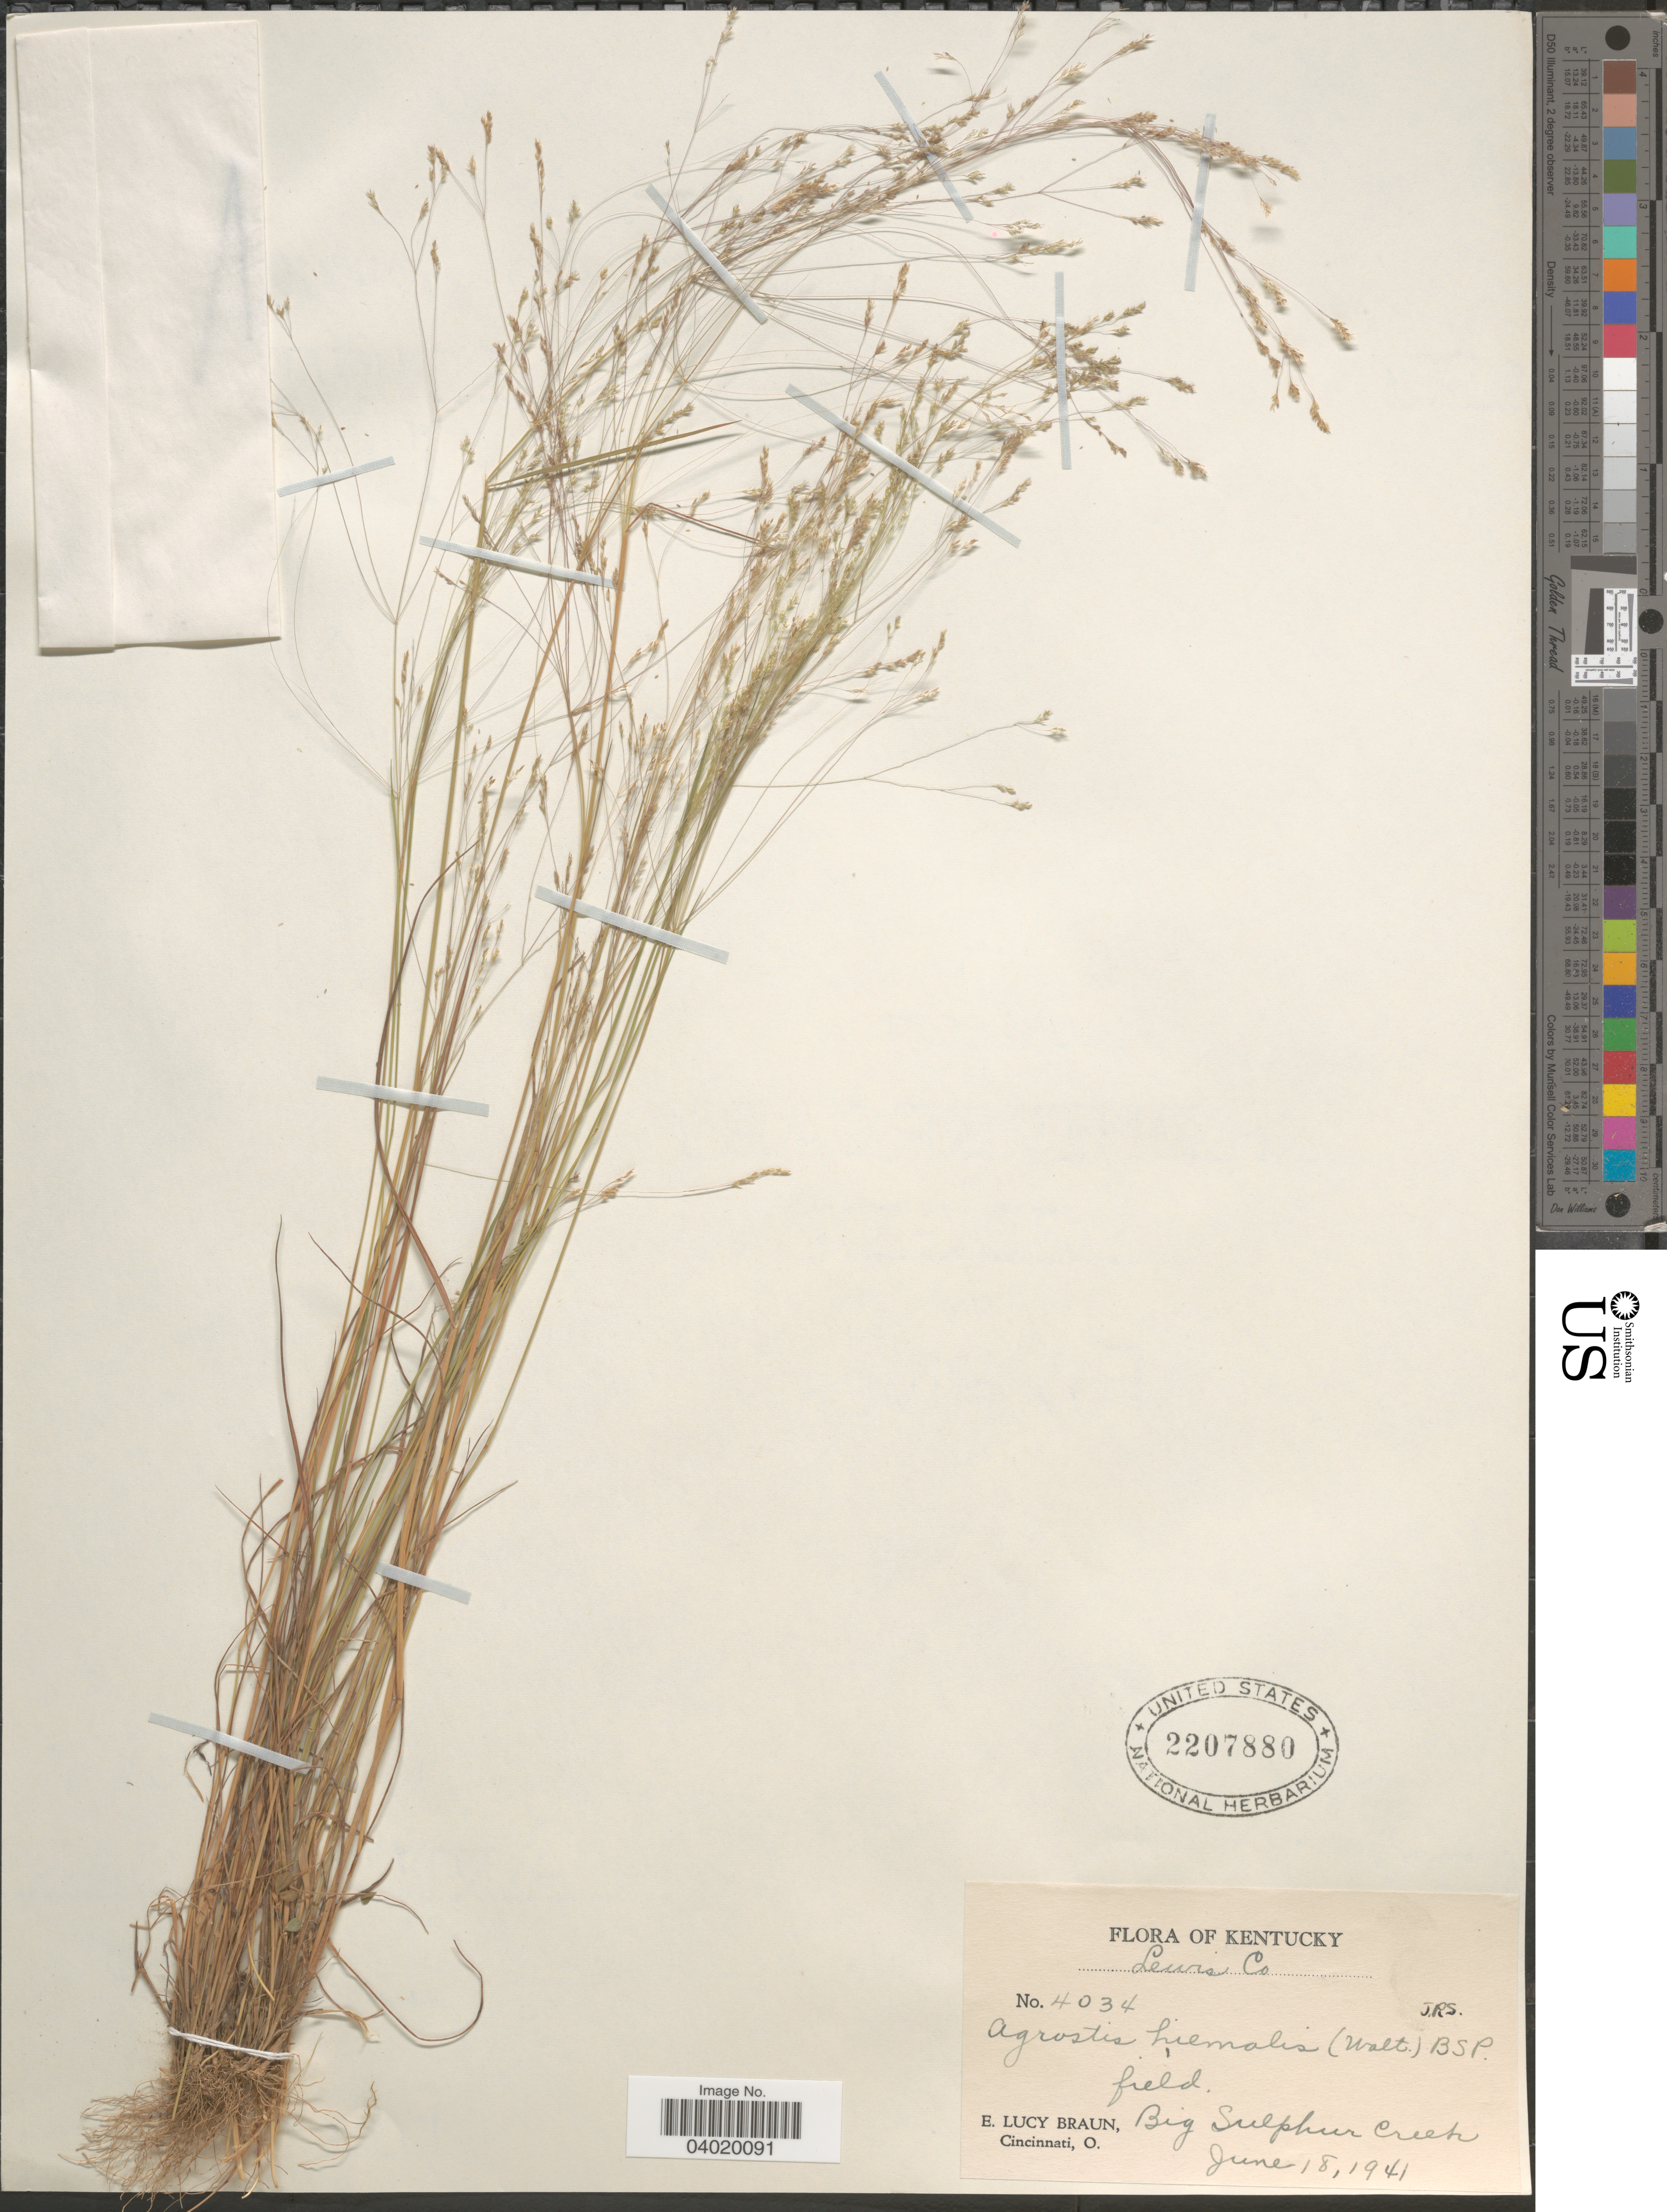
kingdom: Plantae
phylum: Tracheophyta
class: Liliopsida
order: Poales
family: Poaceae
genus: Agrostis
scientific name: Agrostis hyemalis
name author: (Walter) Britton et al.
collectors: E. L. Braun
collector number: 4034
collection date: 1941-06-18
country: United States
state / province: Kentucky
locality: Lewis Co. Big Sulphur Creek.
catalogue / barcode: US 2207880